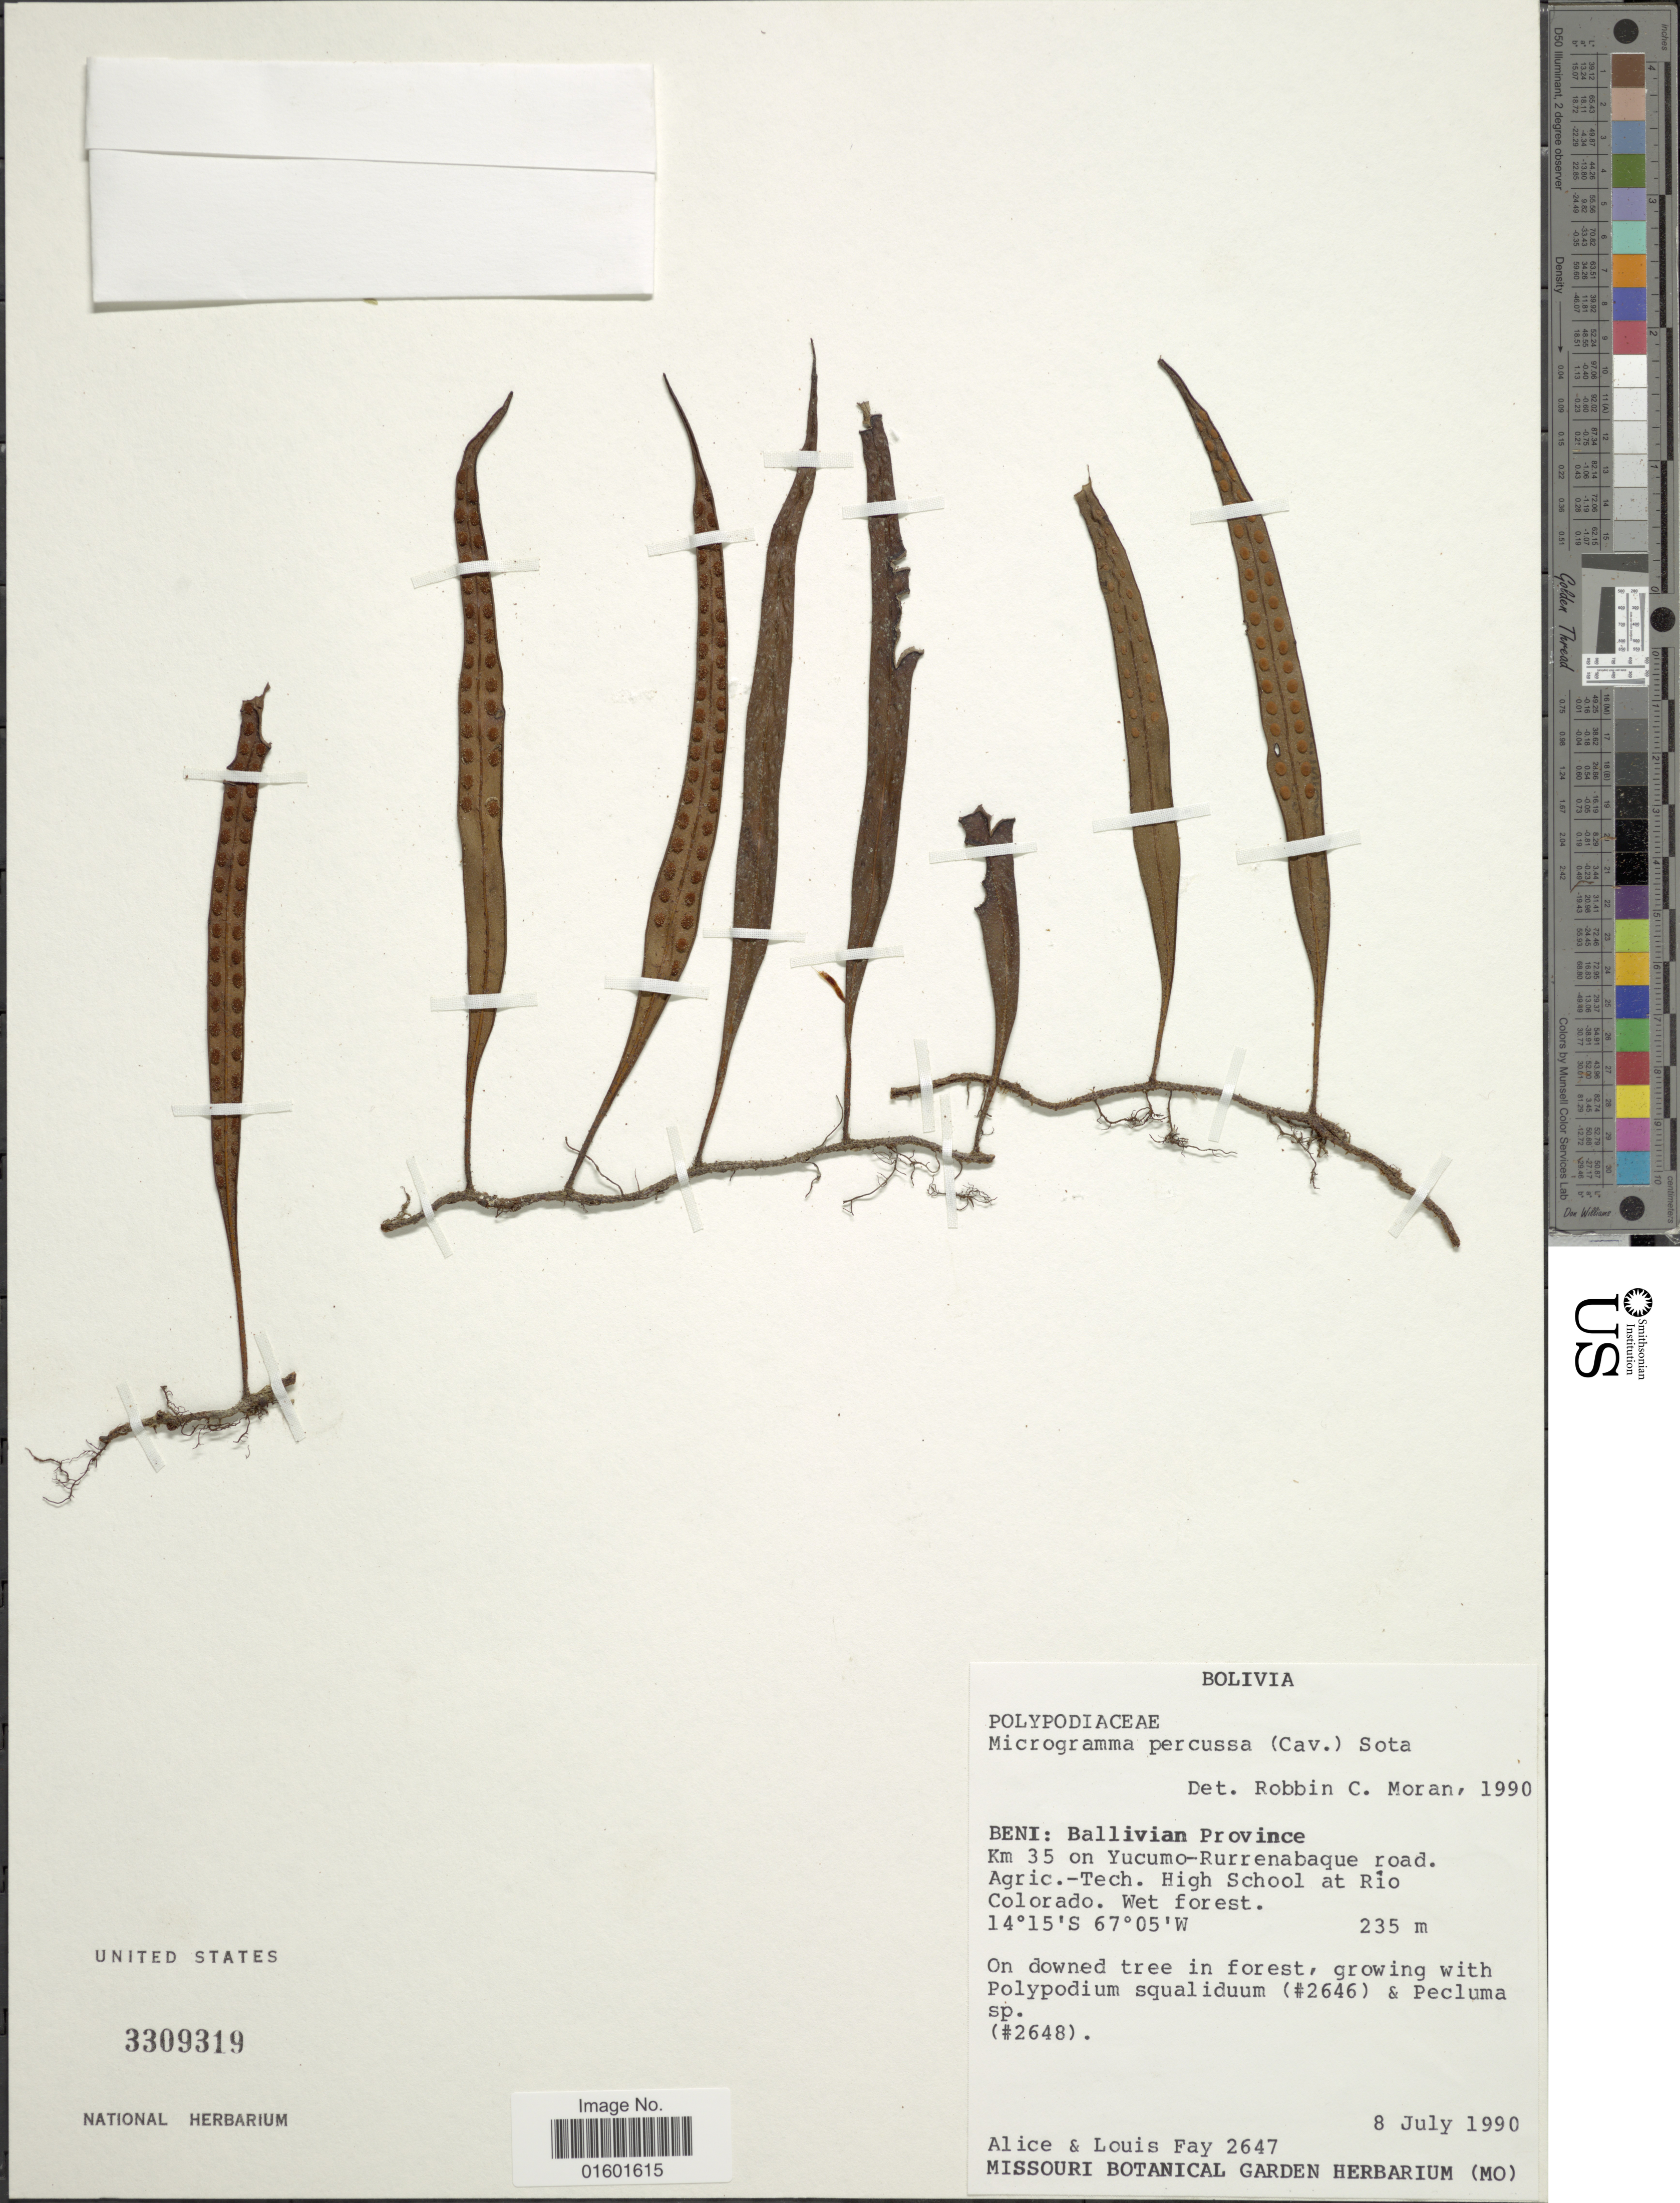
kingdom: Plantae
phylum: Tracheophyta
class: Polypodiopsida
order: Polypodiales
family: Polypodiaceae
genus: Microgramma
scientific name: Microgramma percussa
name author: (Cav.) de la Sota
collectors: A. Fay & L. Fay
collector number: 2647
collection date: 1990-07-08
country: Bolivia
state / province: Beni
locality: Ballivian Province km 35 on Yucumo-Rurrenabaque road. Agric. Tech. High School at Rio Colorado. Wet Forest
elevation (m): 235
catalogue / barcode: US 3309319